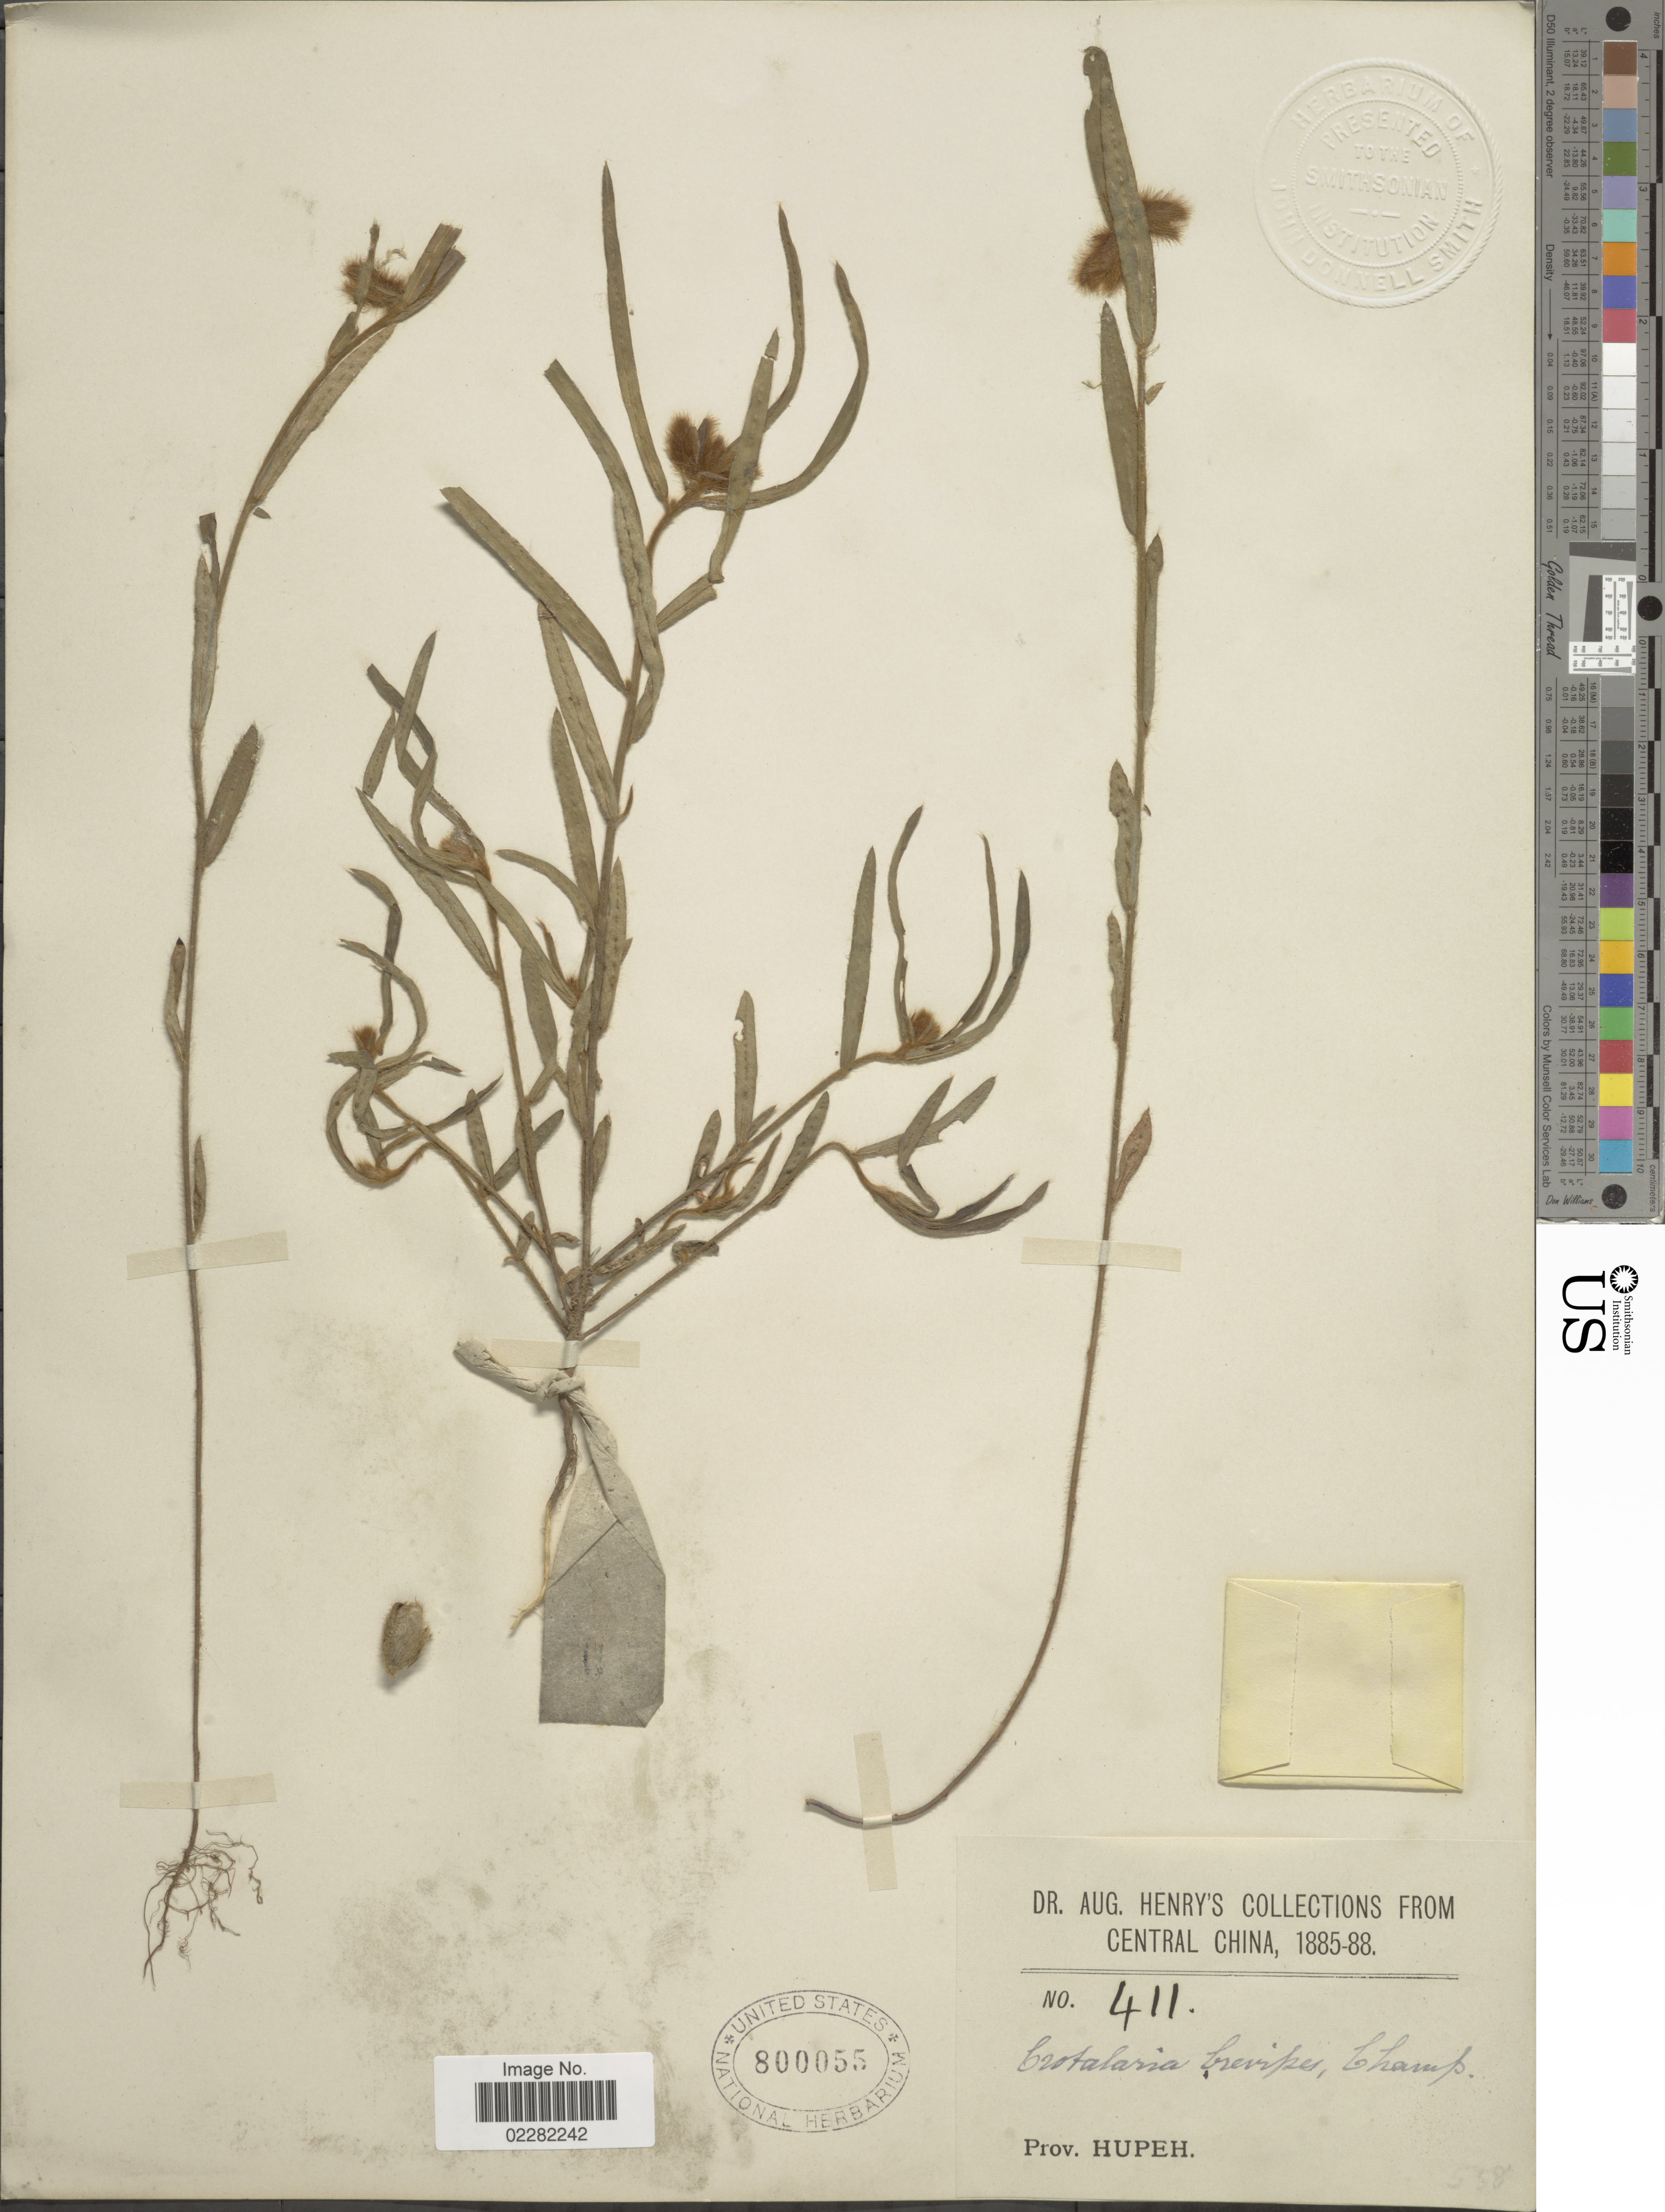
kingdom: Plantae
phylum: Tracheophyta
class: Magnoliopsida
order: Fabales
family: Fabaceae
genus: Crotalaria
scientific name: Crotalaria sessilifolia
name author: L.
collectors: A. Henry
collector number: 411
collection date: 1885/1888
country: China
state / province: Hubei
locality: Prov. Hupeh, Central China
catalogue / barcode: US 800055